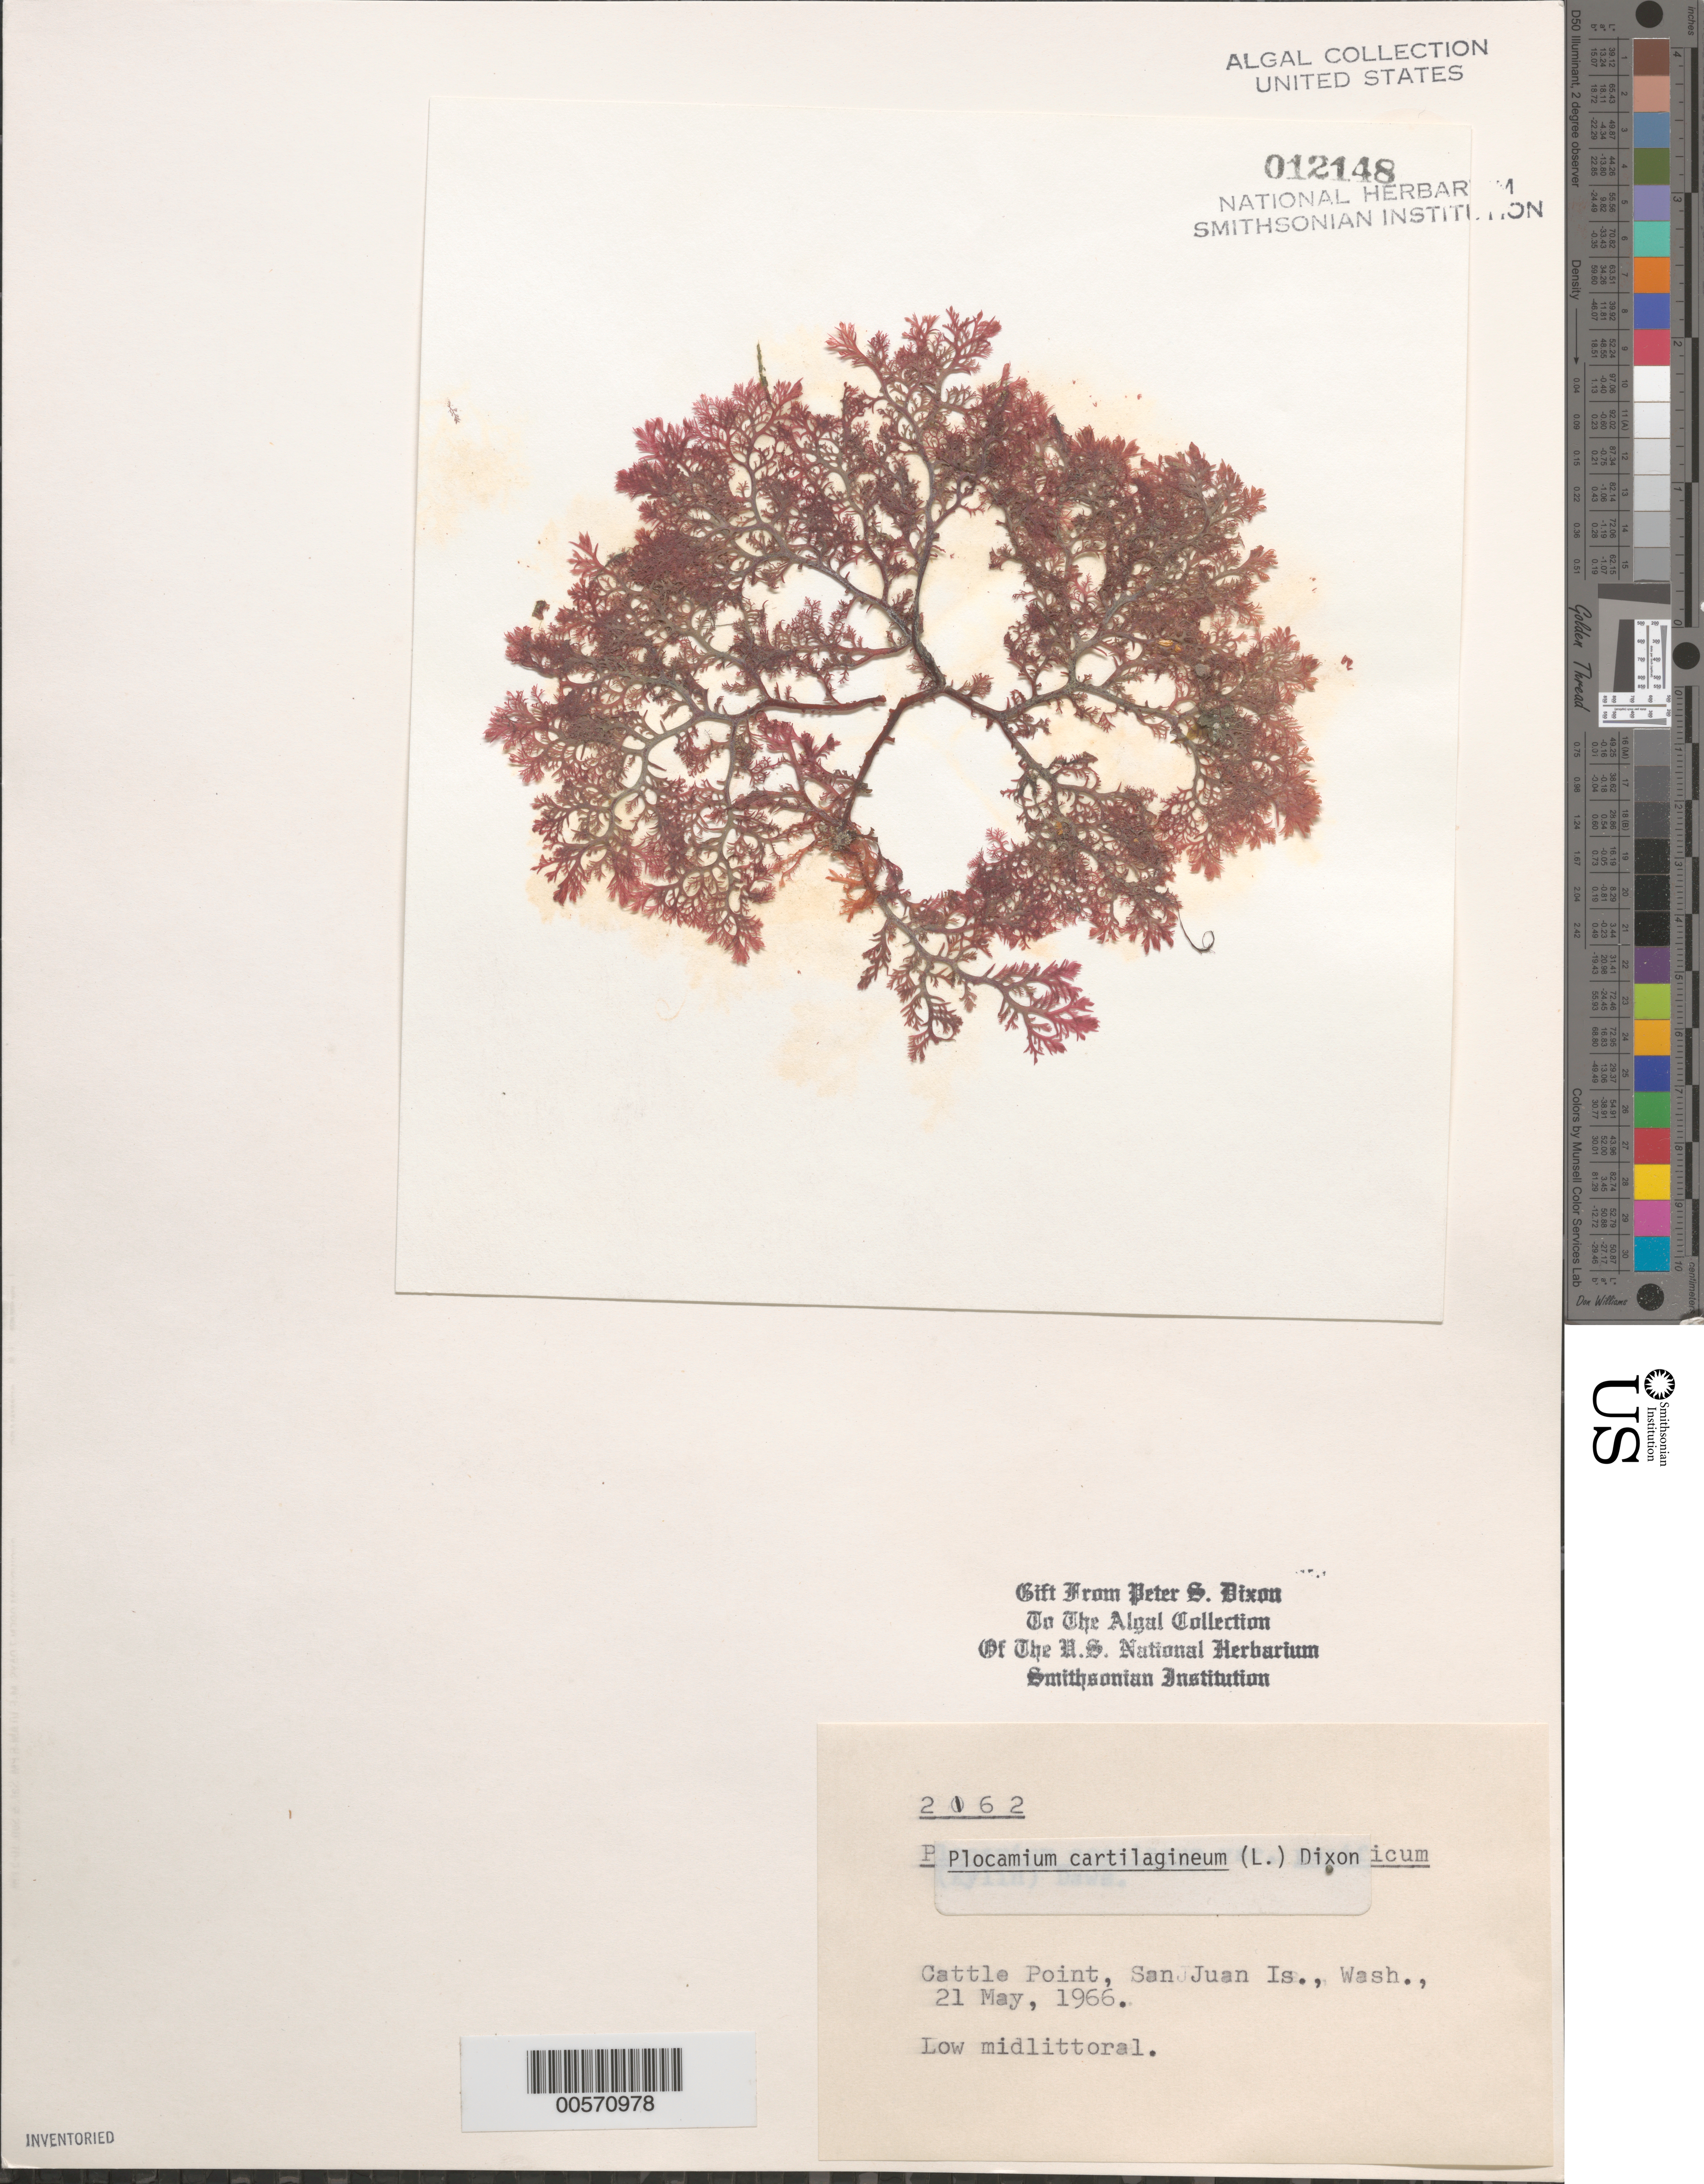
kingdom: Plantae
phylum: Rhodophyta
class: Florideophyceae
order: Plocamiales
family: Plocamiaceae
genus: Plocamium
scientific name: Plocamium cartilagineum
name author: (L.) P.S. Dixon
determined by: Dixon, P. S.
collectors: P. S. Dixon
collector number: PSD 2162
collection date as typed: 21 May 1966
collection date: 1966-05-21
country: United States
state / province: Washington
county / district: San Juan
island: San Juan Island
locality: Cattle Point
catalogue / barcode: US 12148